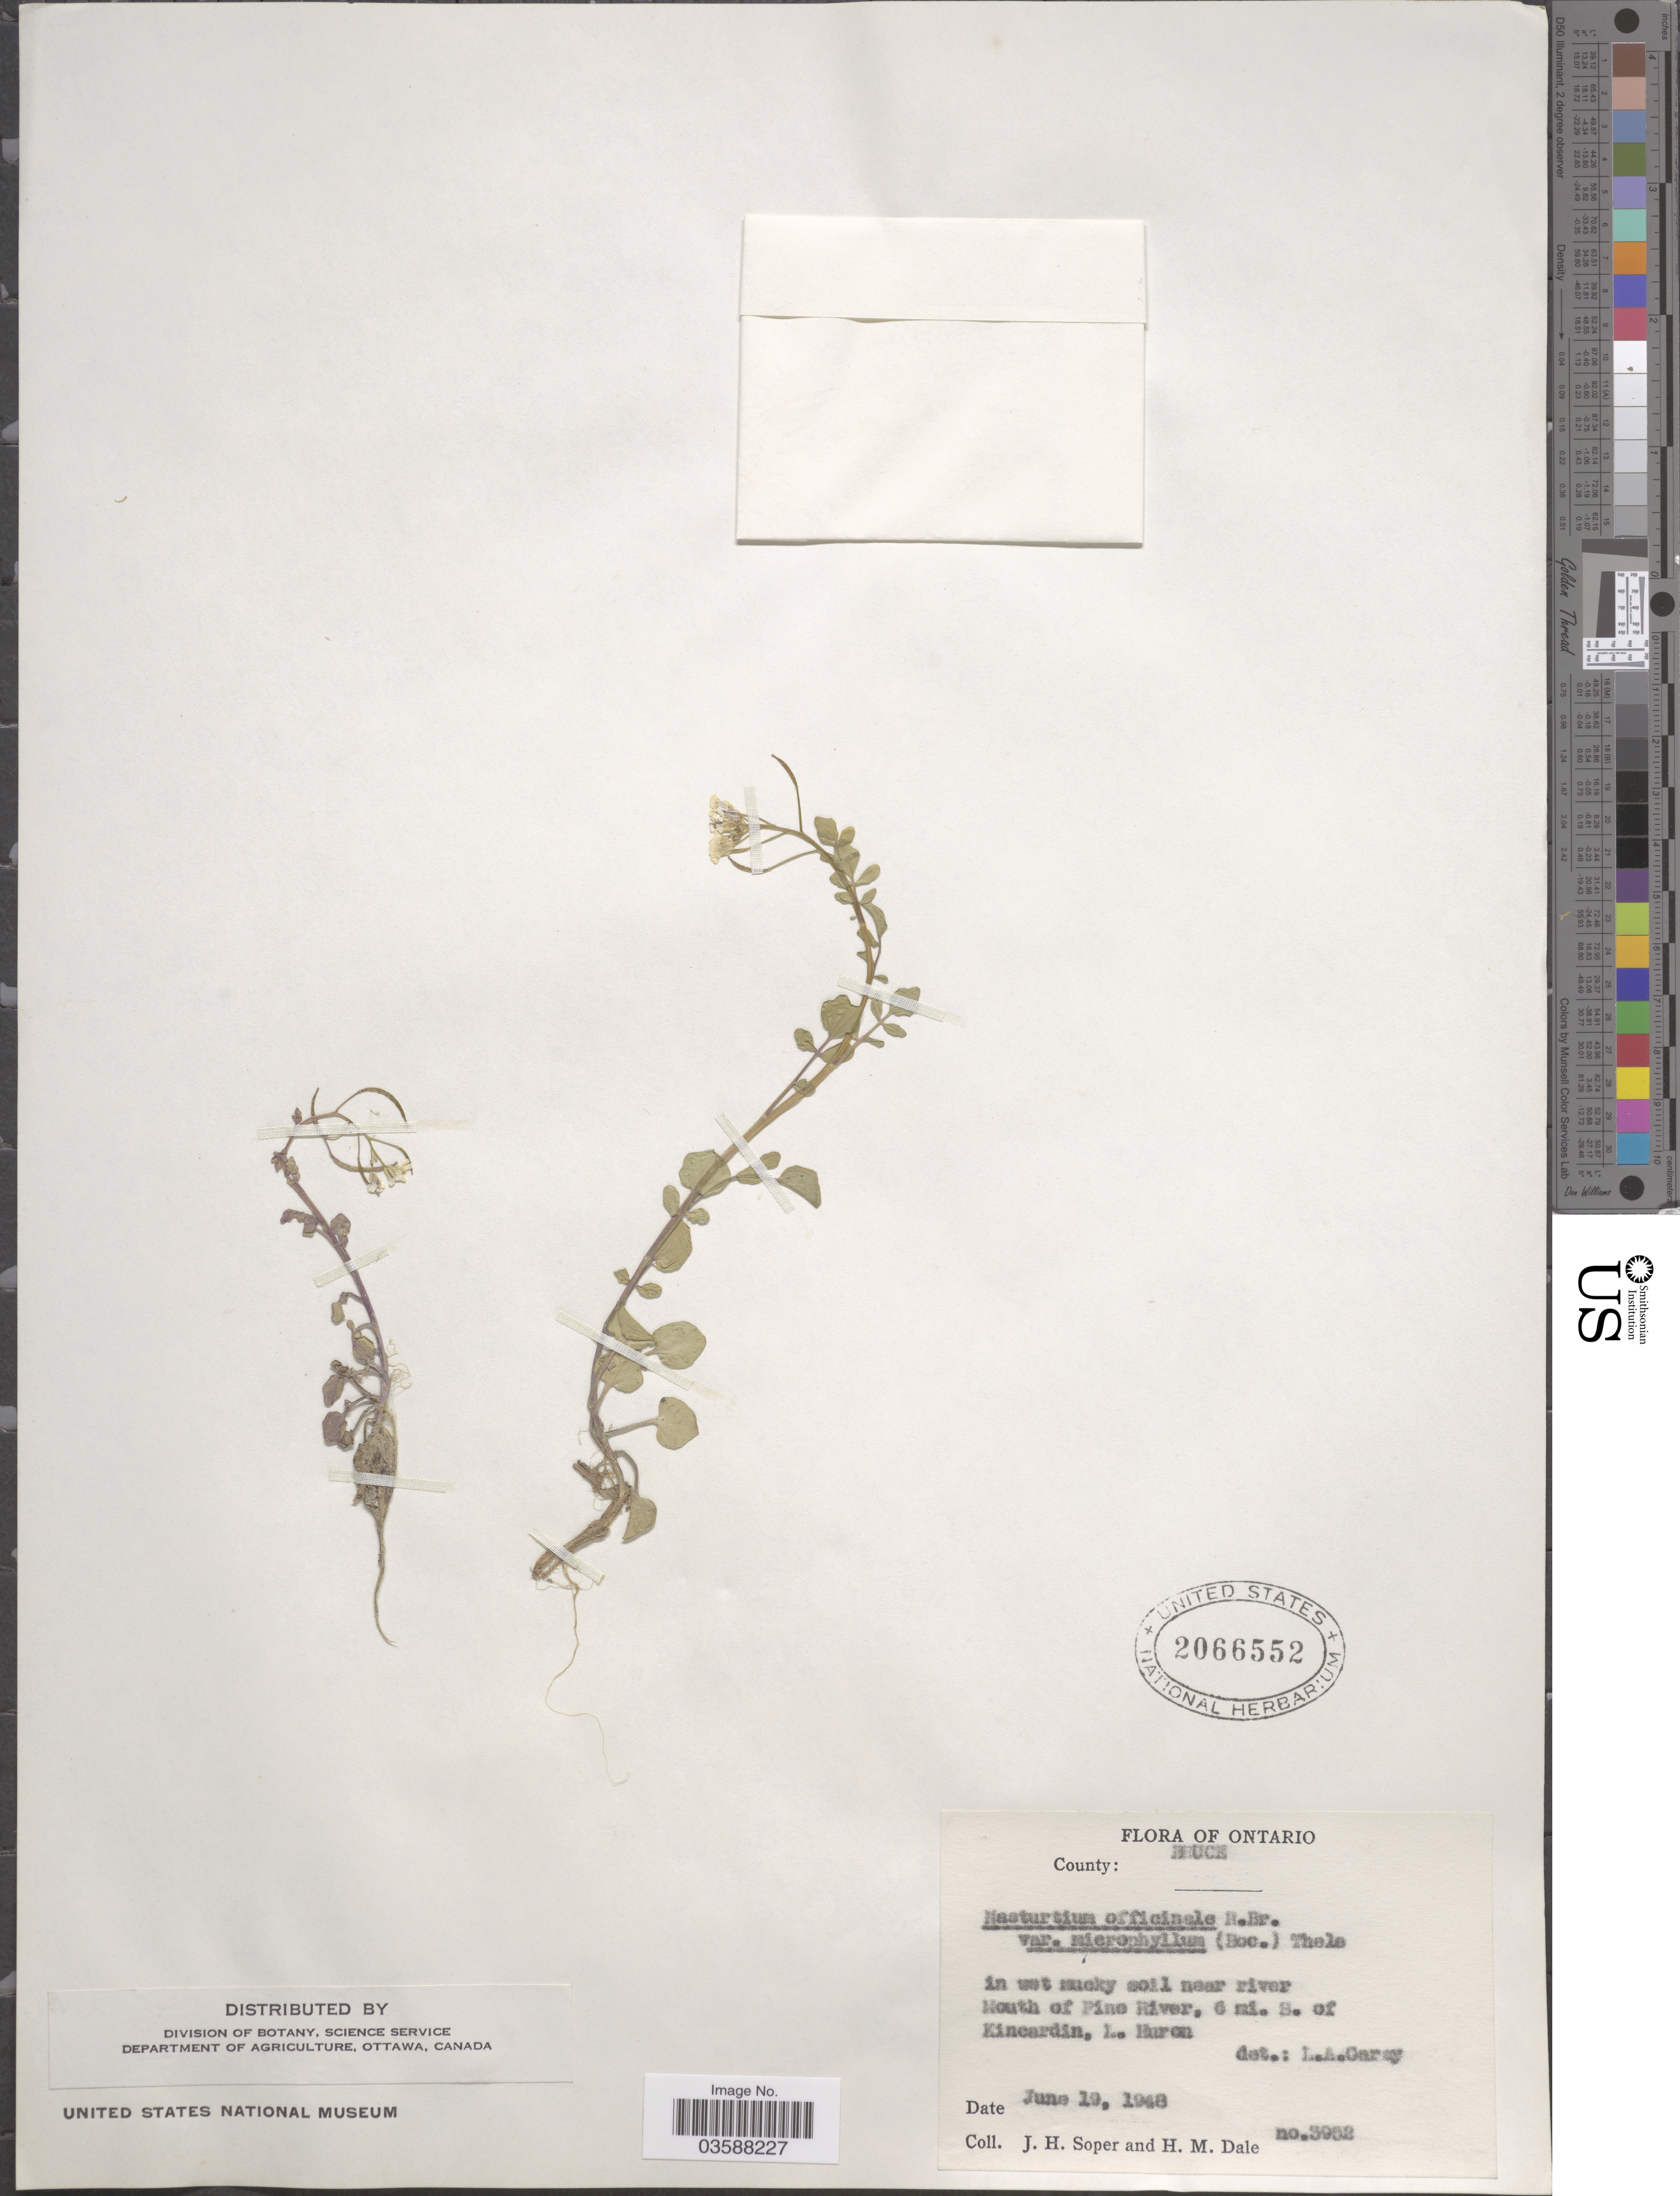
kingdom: Plantae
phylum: Tracheophyta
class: Magnoliopsida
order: Brassicales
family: Brassicaceae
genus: Nasturtium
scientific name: Nasturtium officinale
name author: R. Br.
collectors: J. H. Soper & H. M. Dale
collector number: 3952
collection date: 1968-06-19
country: Canada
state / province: Ontario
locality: County: Bruce. In wet mucky soil near river Mouth of Pine River, 6 mi. S. of Kincardin, L. Huron.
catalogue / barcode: US 2066552